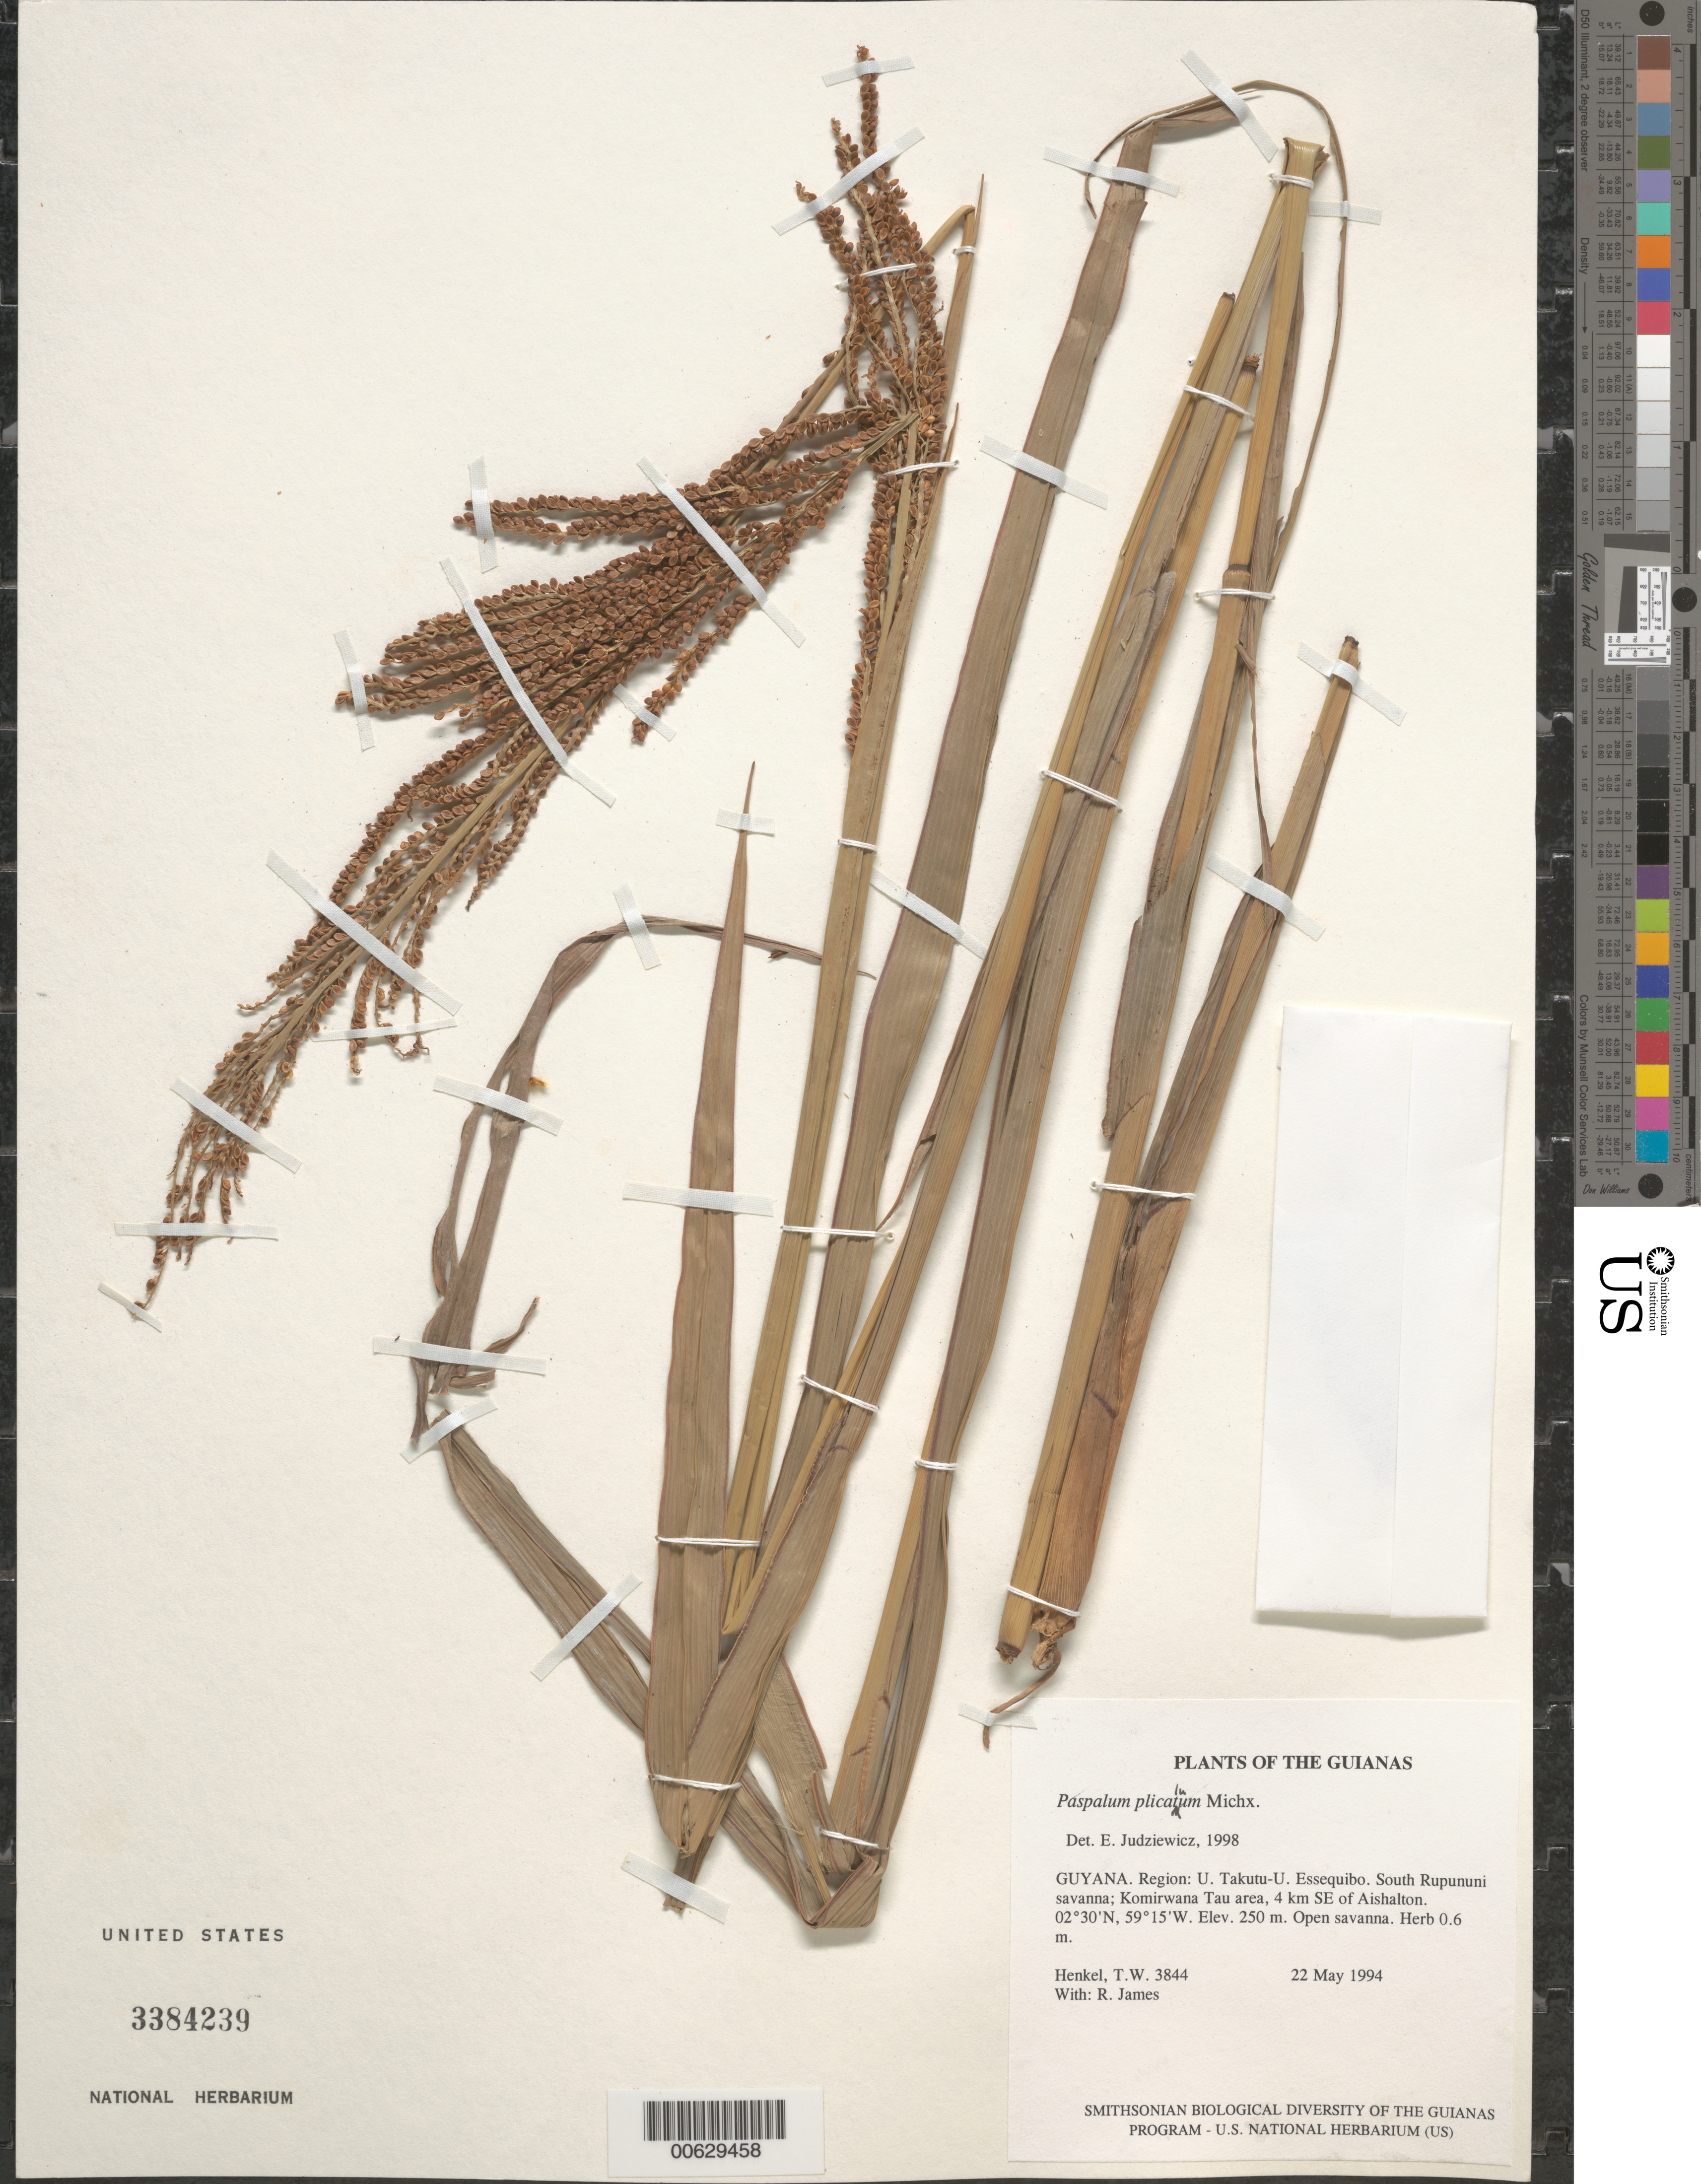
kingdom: Plantae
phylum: Tracheophyta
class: Liliopsida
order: Poales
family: Poaceae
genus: Paspalum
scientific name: Paspalum plicatulum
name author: Michx.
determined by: Judziewicz, E. J.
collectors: T. Henkel & R. James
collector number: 3844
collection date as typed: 22 May 1994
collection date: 1994-05-22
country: Guyana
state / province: U. Takutu-U. Essequibo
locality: South Rupununi savanna; Komirwana Tau area, 4 km SE of Aishalton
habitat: Open savanna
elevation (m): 250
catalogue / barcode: US 3384239